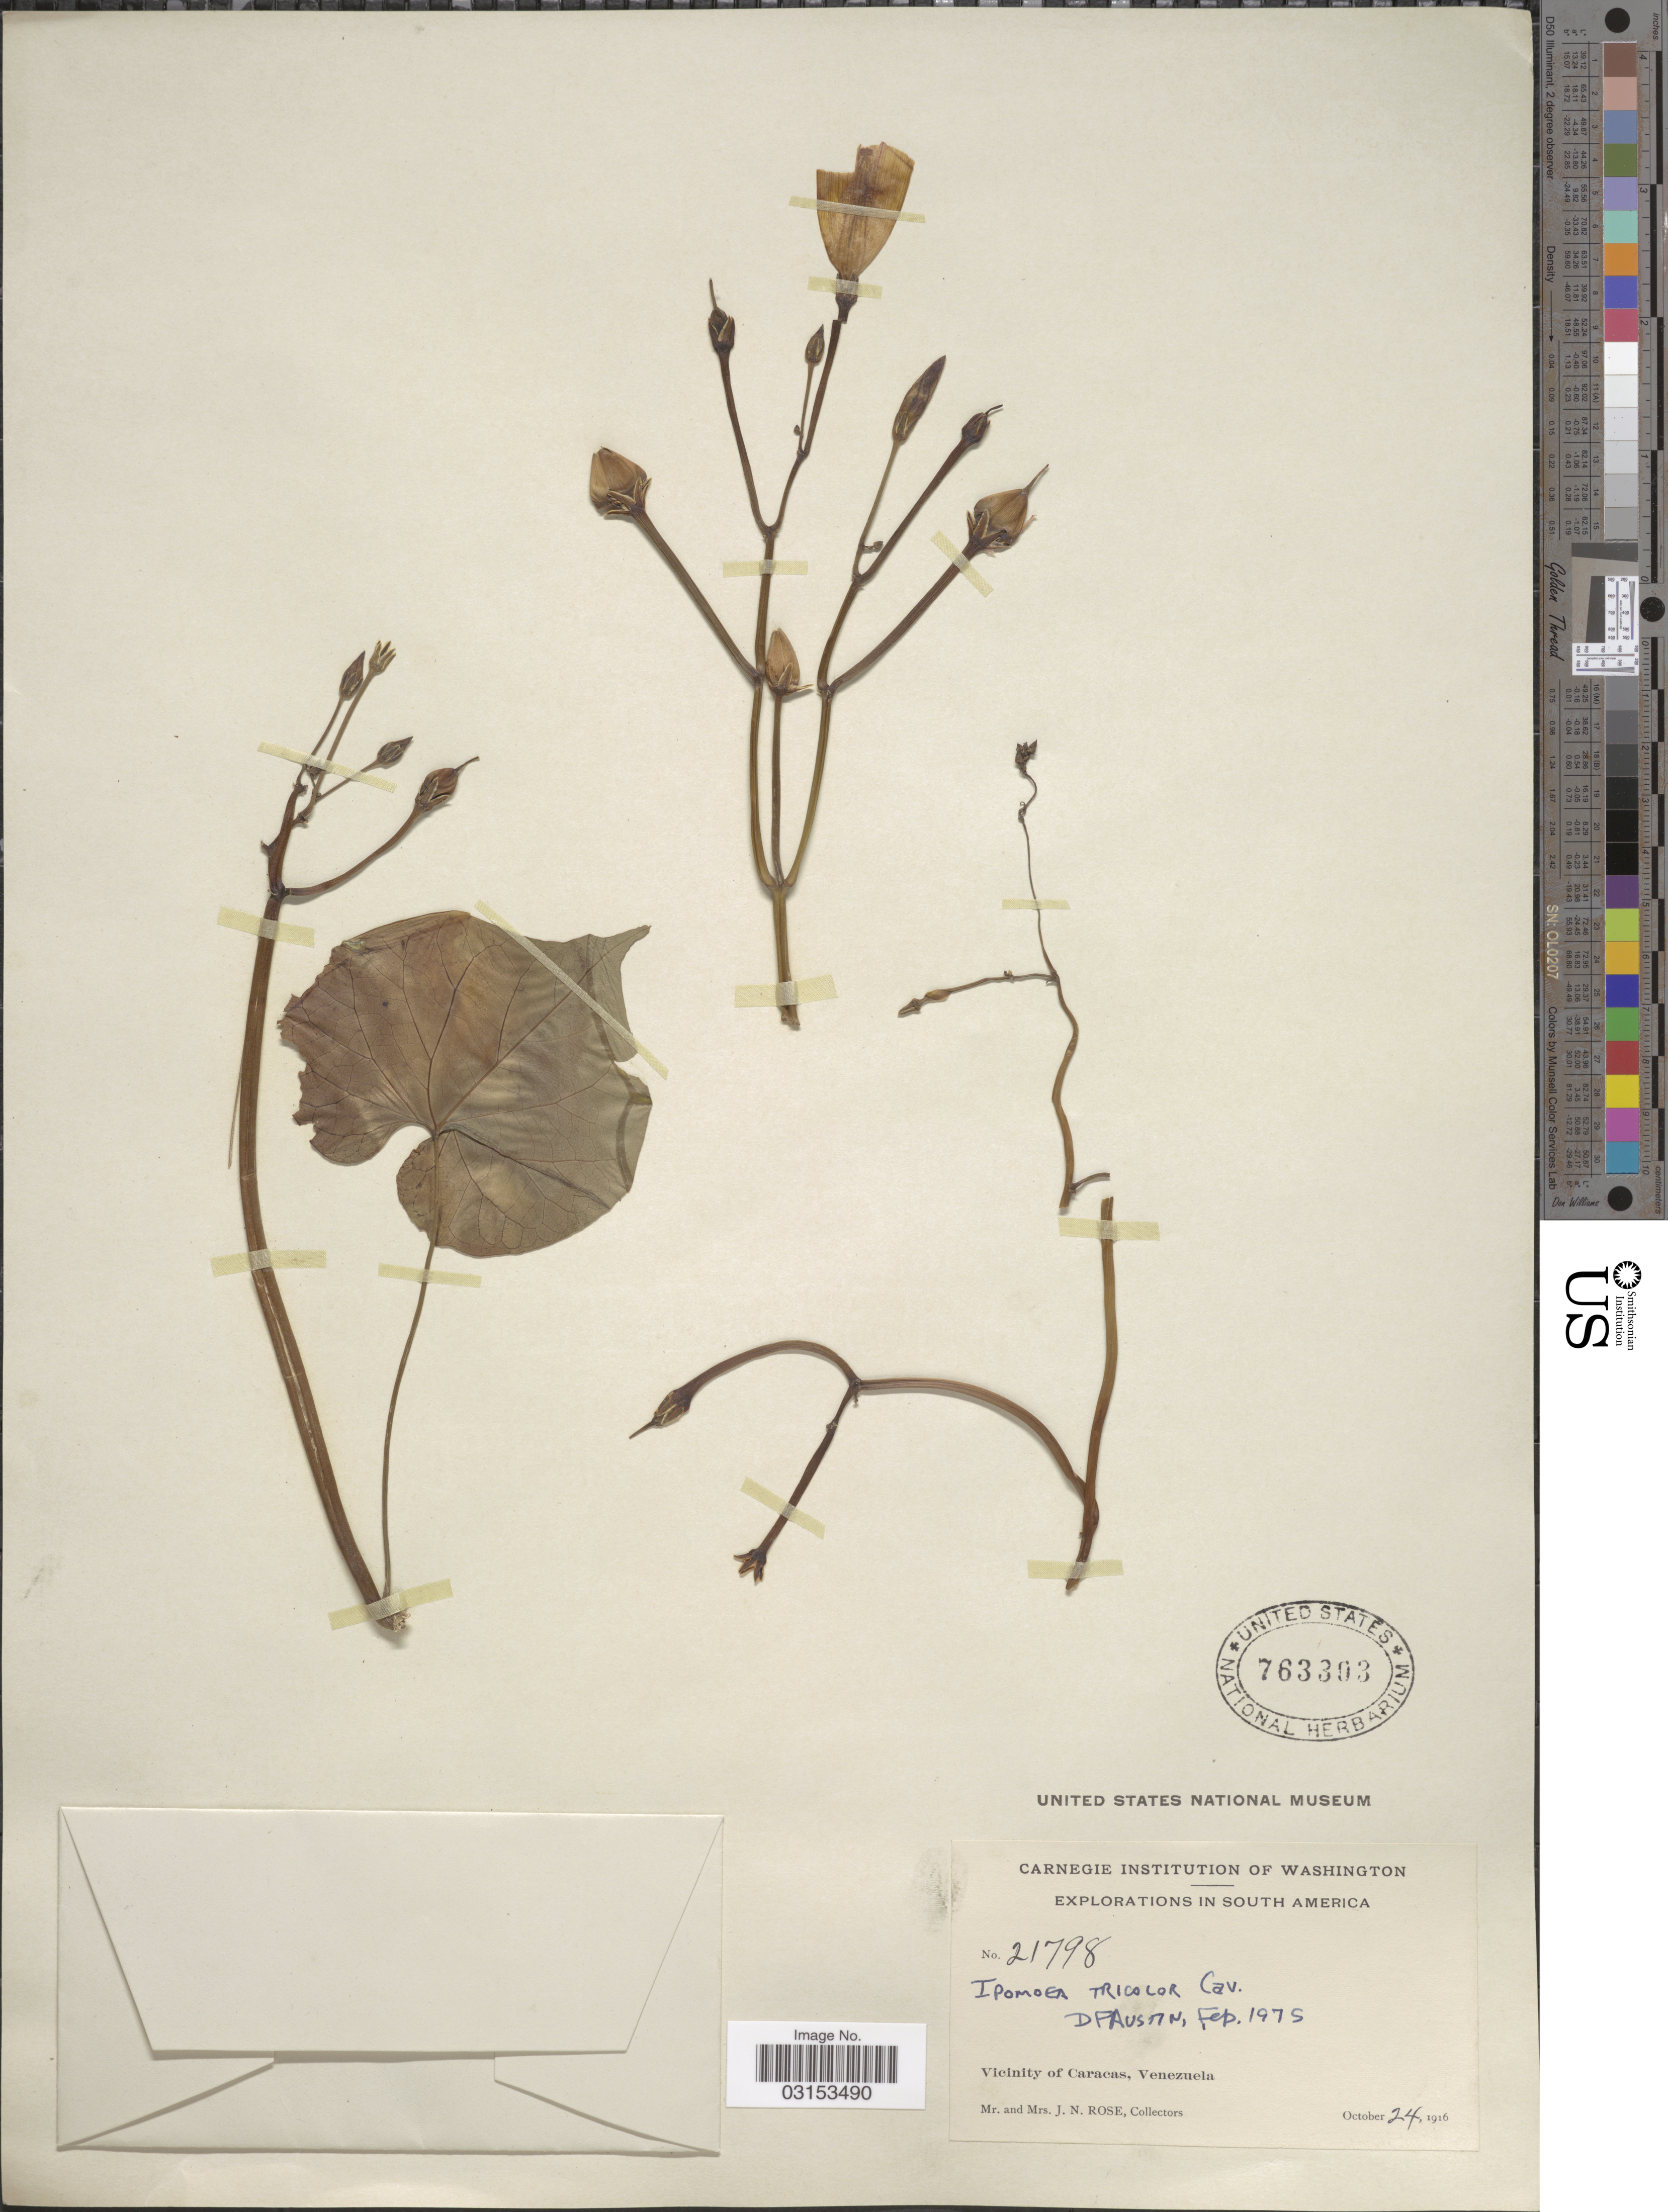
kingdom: Plantae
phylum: Tracheophyta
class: Magnoliopsida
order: Solanales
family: Convolvulaceae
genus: Ipomoea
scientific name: Ipomoea tricolor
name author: Cav.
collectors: J. N. Rose & L. B. Rose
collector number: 21798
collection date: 1916-10-24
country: Venezuela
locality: Vicinity of Caracas.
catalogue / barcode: US 763303